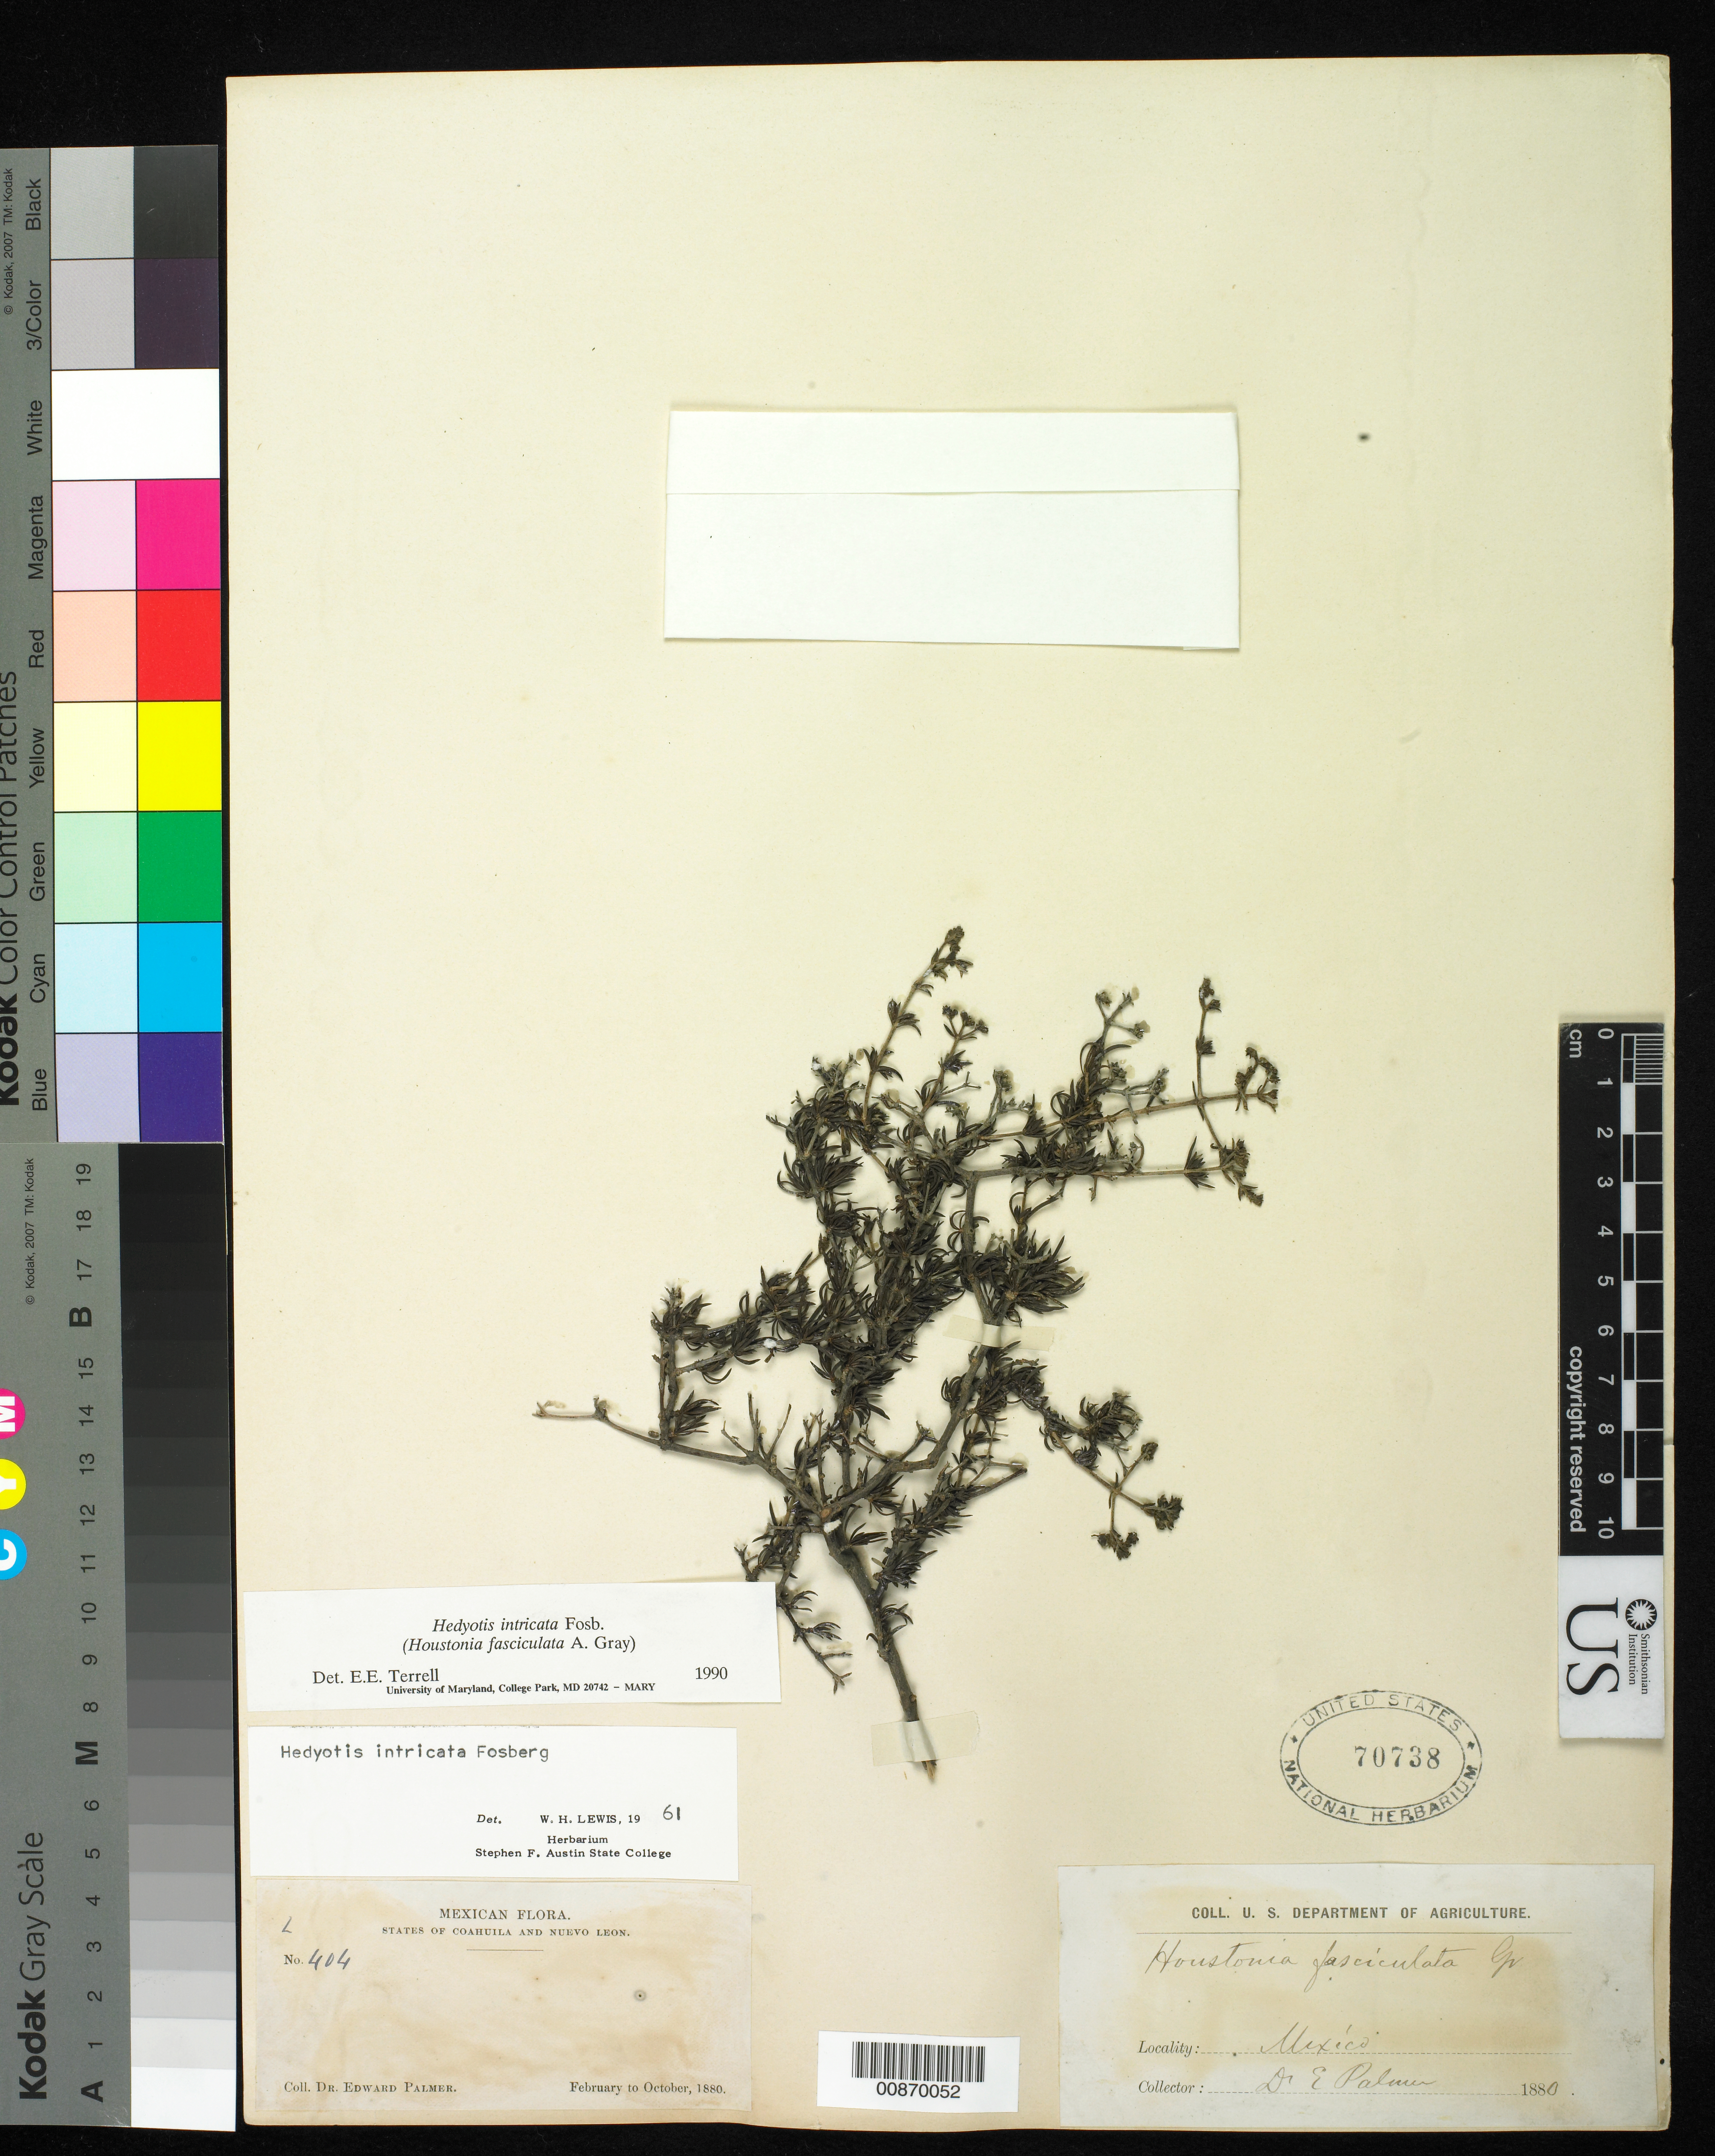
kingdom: Plantae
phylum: Tracheophyta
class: Magnoliopsida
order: Gentianales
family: Rubiaceae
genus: Arcytophyllum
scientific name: Arcytophyllum fasciculatum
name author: (A. Gray) Terrell & H. Rob.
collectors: E. Palmer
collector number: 404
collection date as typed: Feb 1880 to -- Oct 1880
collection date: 1880-02/1880-10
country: Mexico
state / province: Coahuila / Nuevo León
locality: States of Coahuila and Nuevo León.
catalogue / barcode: US 70738